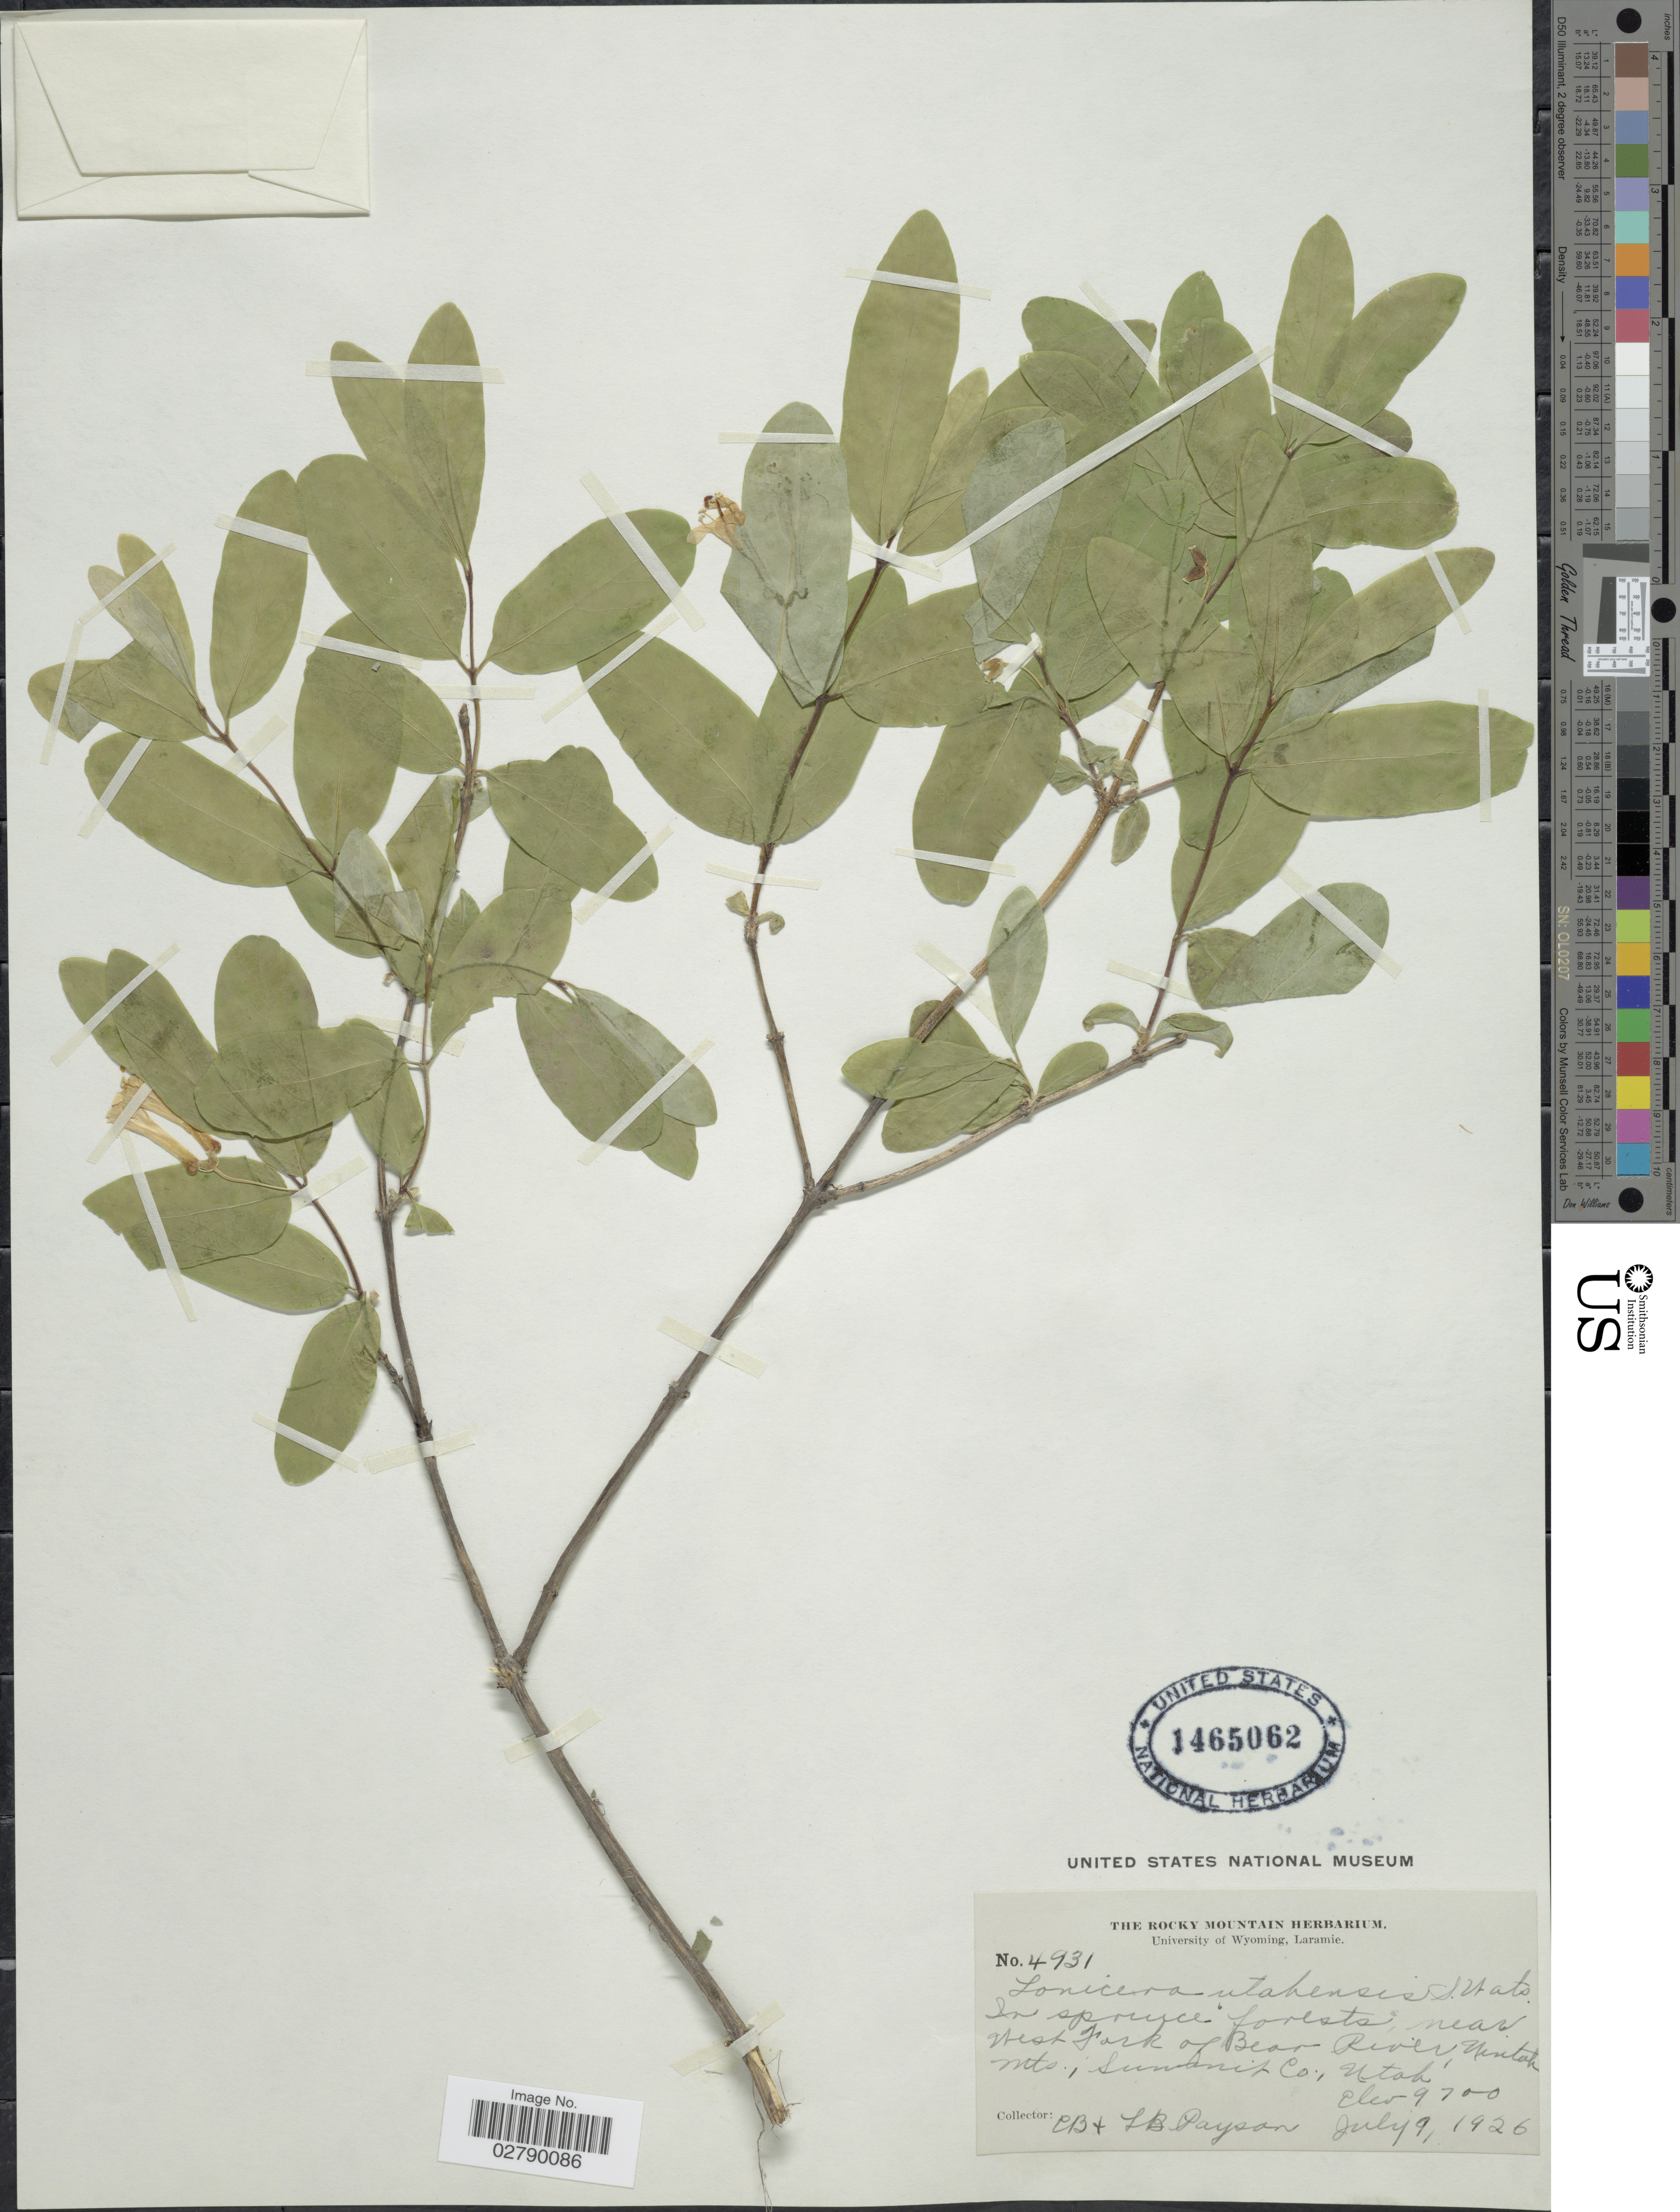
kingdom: Plantae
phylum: Tracheophyta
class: Magnoliopsida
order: Dipsacales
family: Caprifoliaceae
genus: Lonicera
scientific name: Lonicera utahensis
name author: S. Watson in C. King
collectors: E. B. Payson & L. Payson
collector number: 4931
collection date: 1926-07-09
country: United States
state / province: Utah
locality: In spruce forests, near West Fork of Bear River, Uintah Mts., Summit Co.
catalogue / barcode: US 1465062